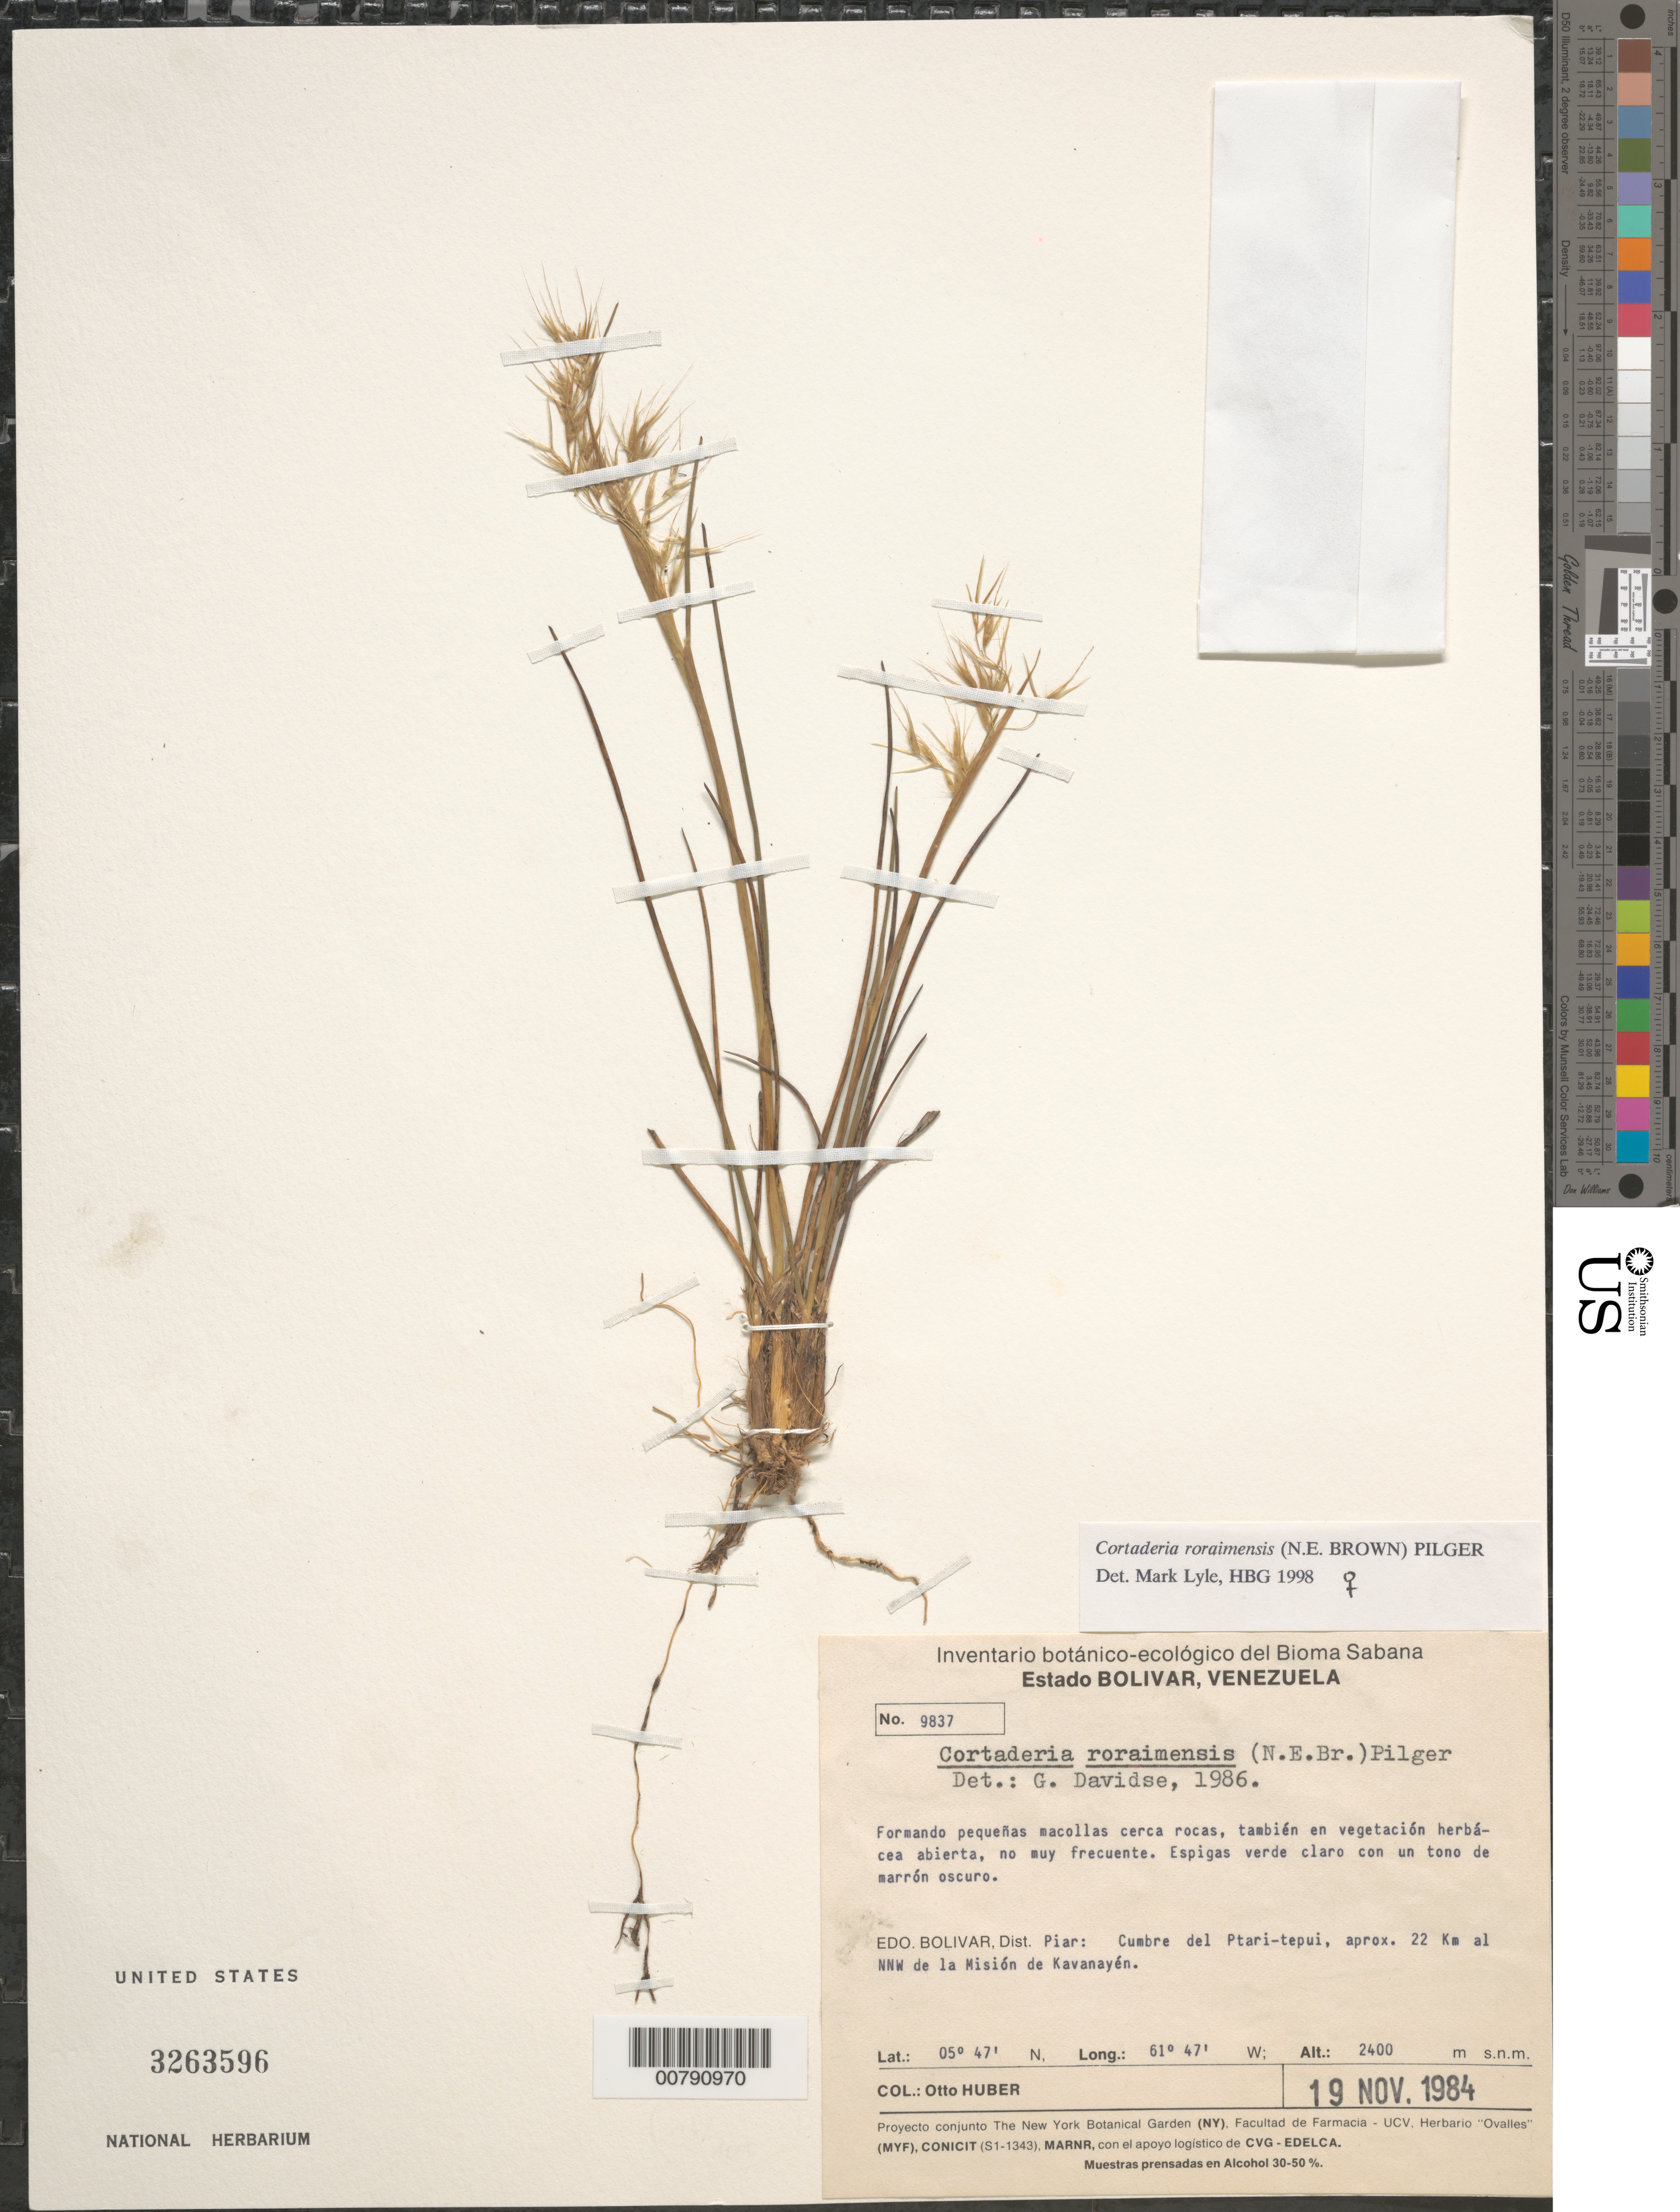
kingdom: Plantae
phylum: Tracheophyta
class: Liliopsida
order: Poales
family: Poaceae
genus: Cortaderia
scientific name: Cortaderia roraimensis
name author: (N.E. Br.) Pilg.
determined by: Lyle, M.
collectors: O. Huber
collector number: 9837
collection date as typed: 19-Nov-84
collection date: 1984-11-19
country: Venezuela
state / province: Bolívar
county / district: Piar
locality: Ptari-tepuí, 22 km NNW de la Misión de Kavanayén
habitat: Cerca rocas en vegetación herbácea abierta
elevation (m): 2400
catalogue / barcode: US 3263596